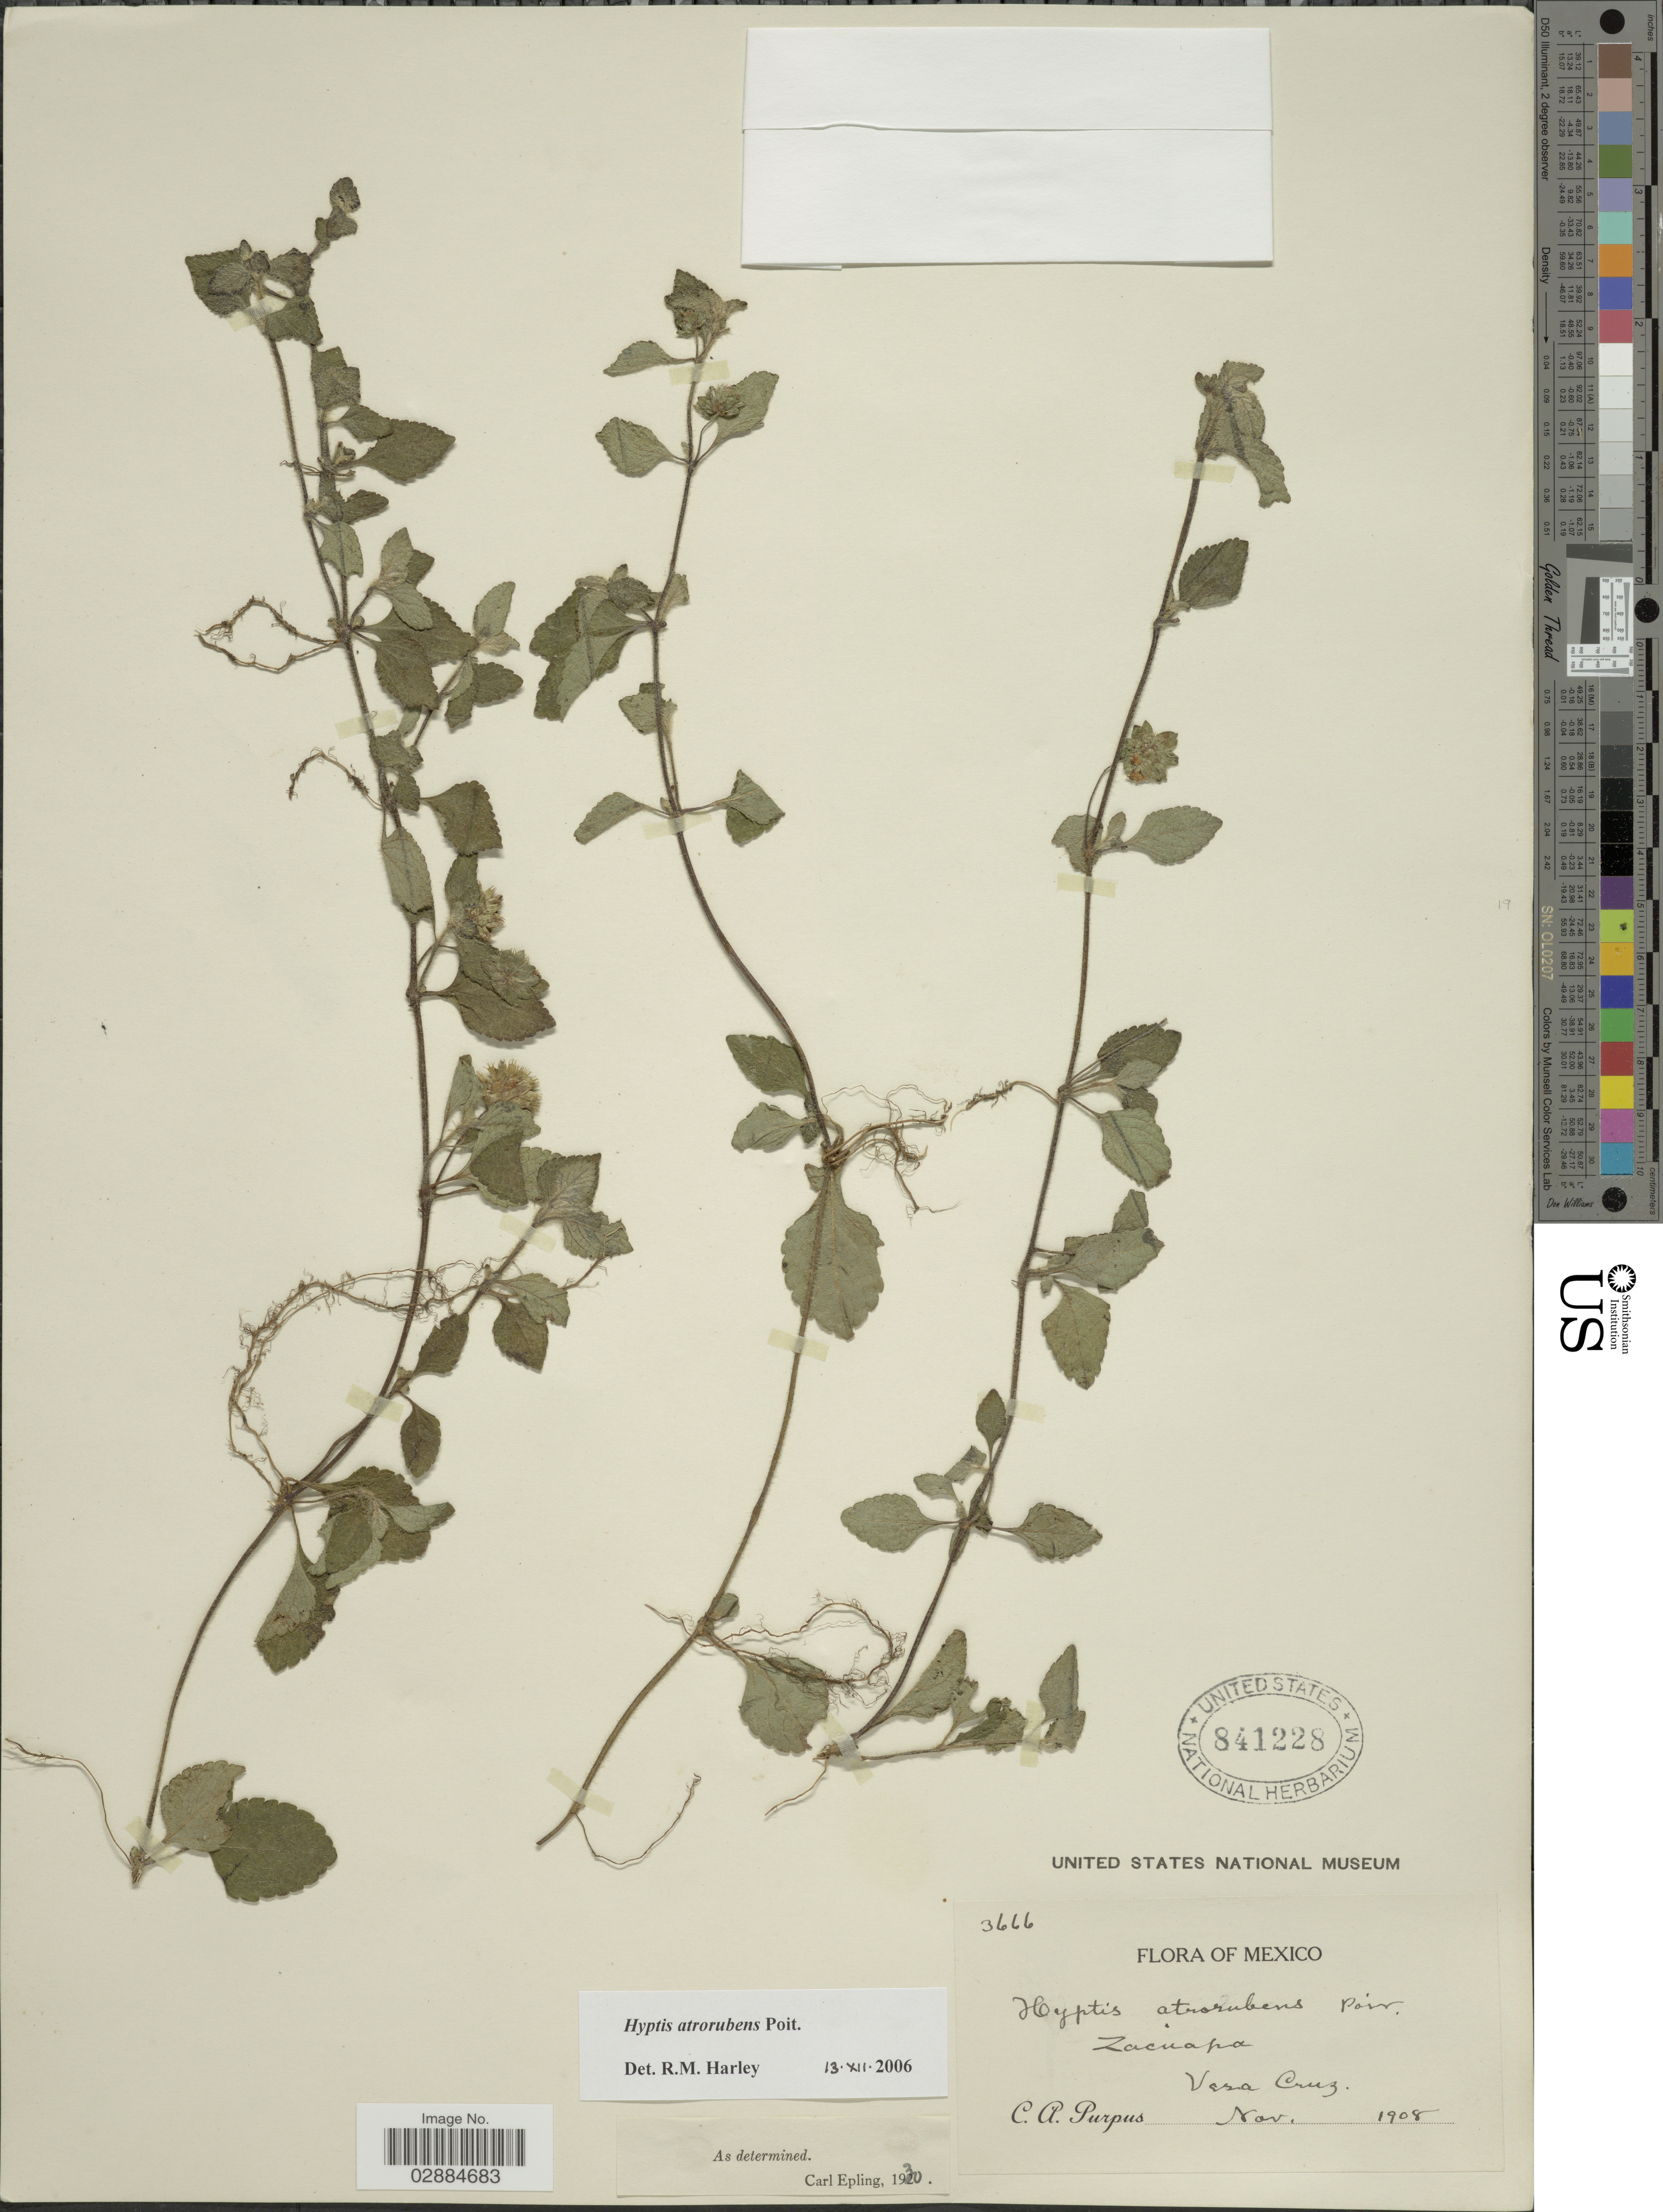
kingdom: Plantae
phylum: Tracheophyta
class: Magnoliopsida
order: Lamiales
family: Lamiaceae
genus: Hyptis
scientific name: Hyptis atrorubens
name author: Poit.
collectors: C. A. Purpus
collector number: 3666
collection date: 1908-11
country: Mexico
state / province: Veracruz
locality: Zacuapa, Vera Cruz.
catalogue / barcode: US 841228